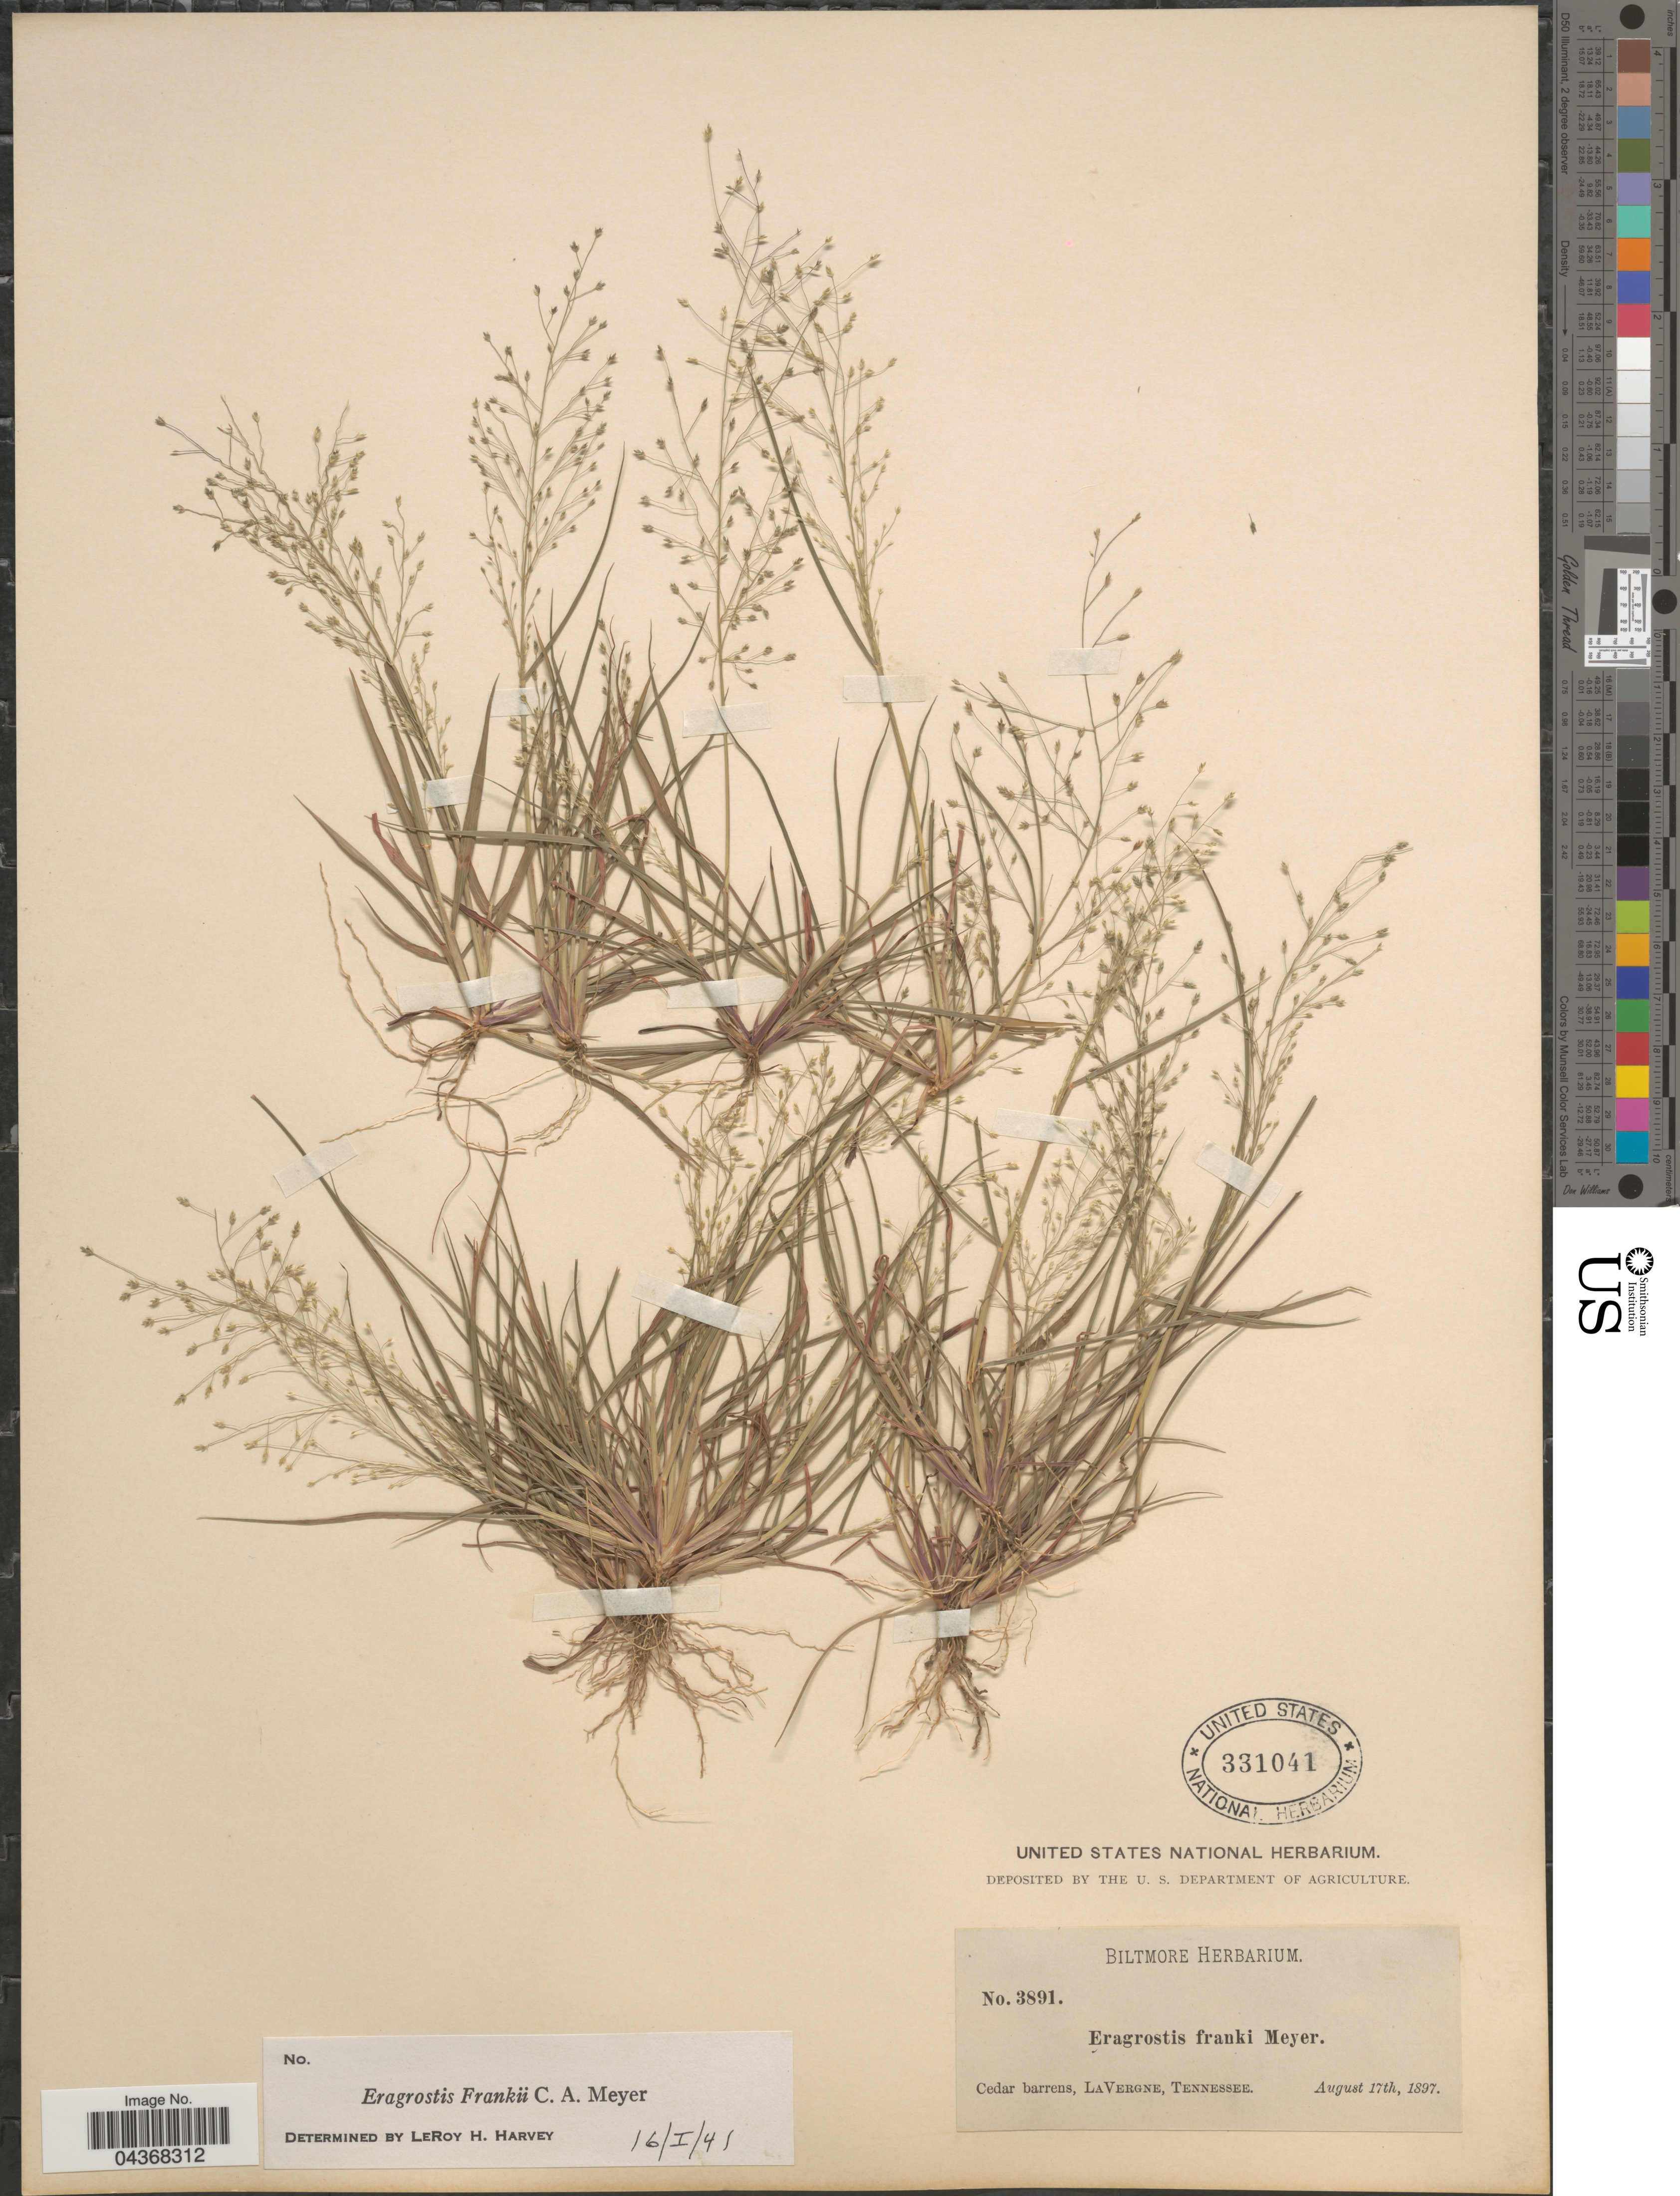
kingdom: Plantae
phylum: Tracheophyta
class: Liliopsida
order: Poales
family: Poaceae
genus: Eragrostis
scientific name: Eragrostis frankii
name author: C.A. Mey. ex Steud.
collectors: ex herb. Biltmore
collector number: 3891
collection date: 1897-08-17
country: United States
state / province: Tennessee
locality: Cedar barrens, La Vergne.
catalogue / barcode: US 331041